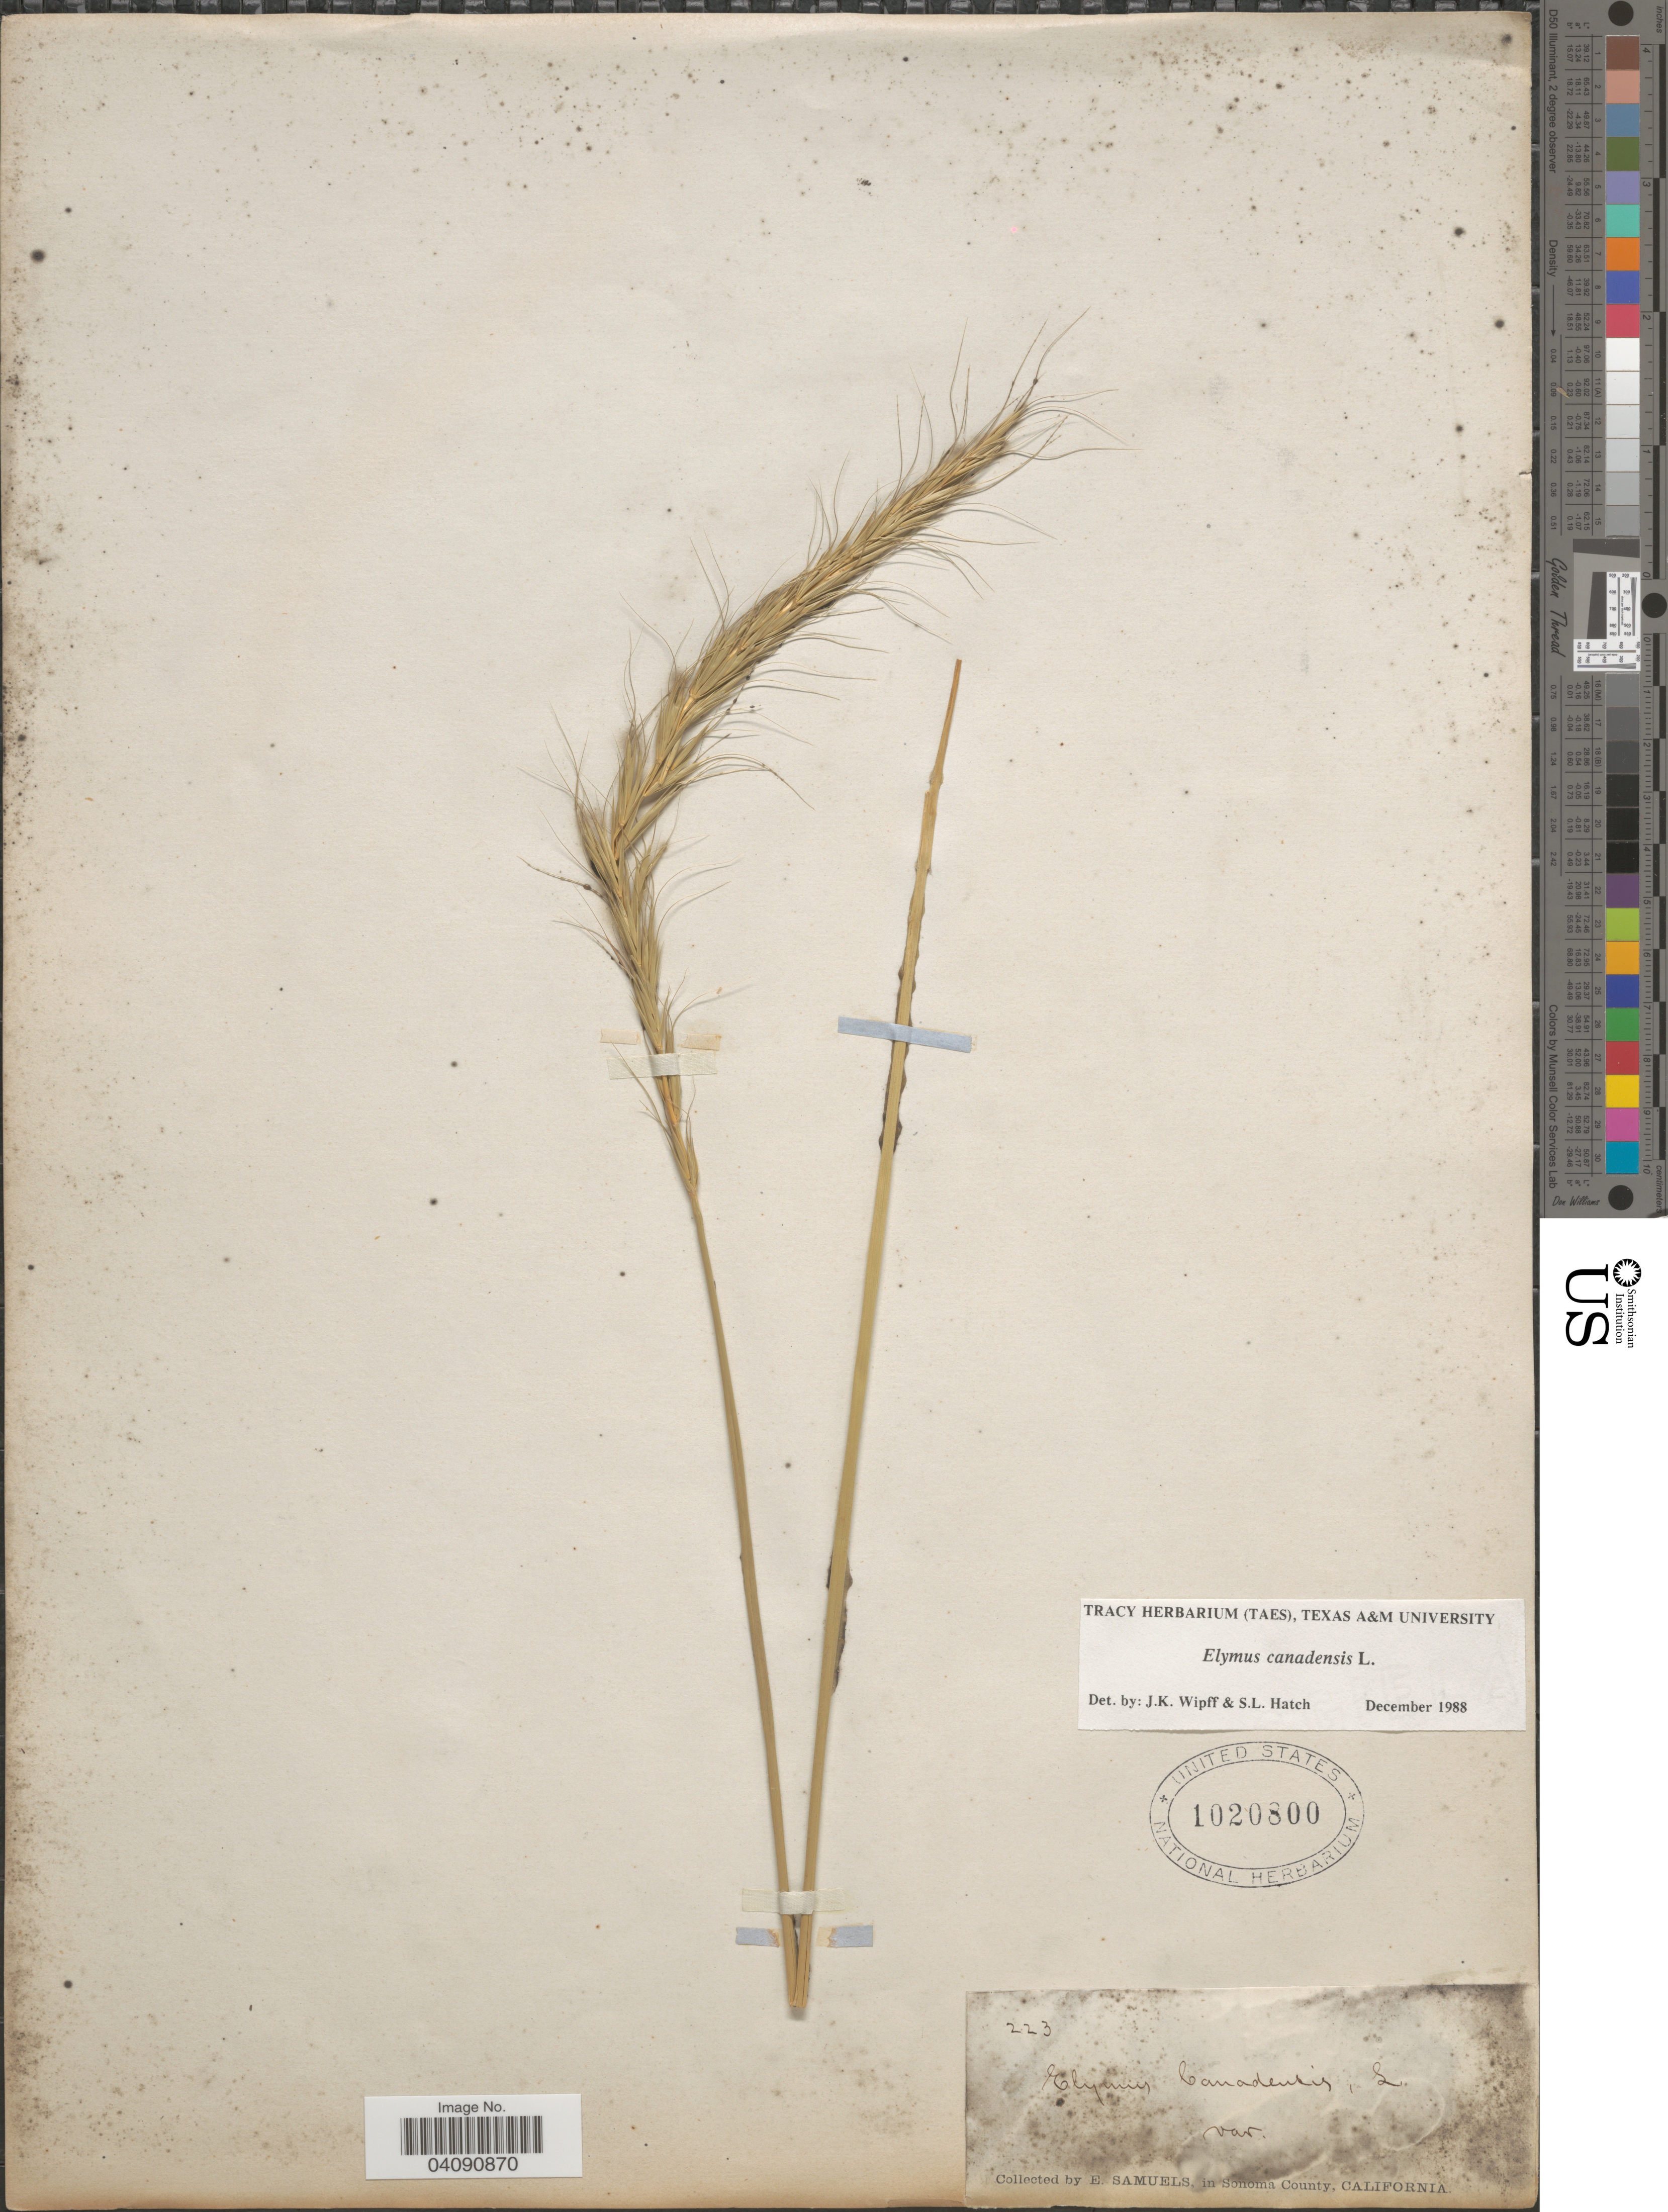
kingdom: Plantae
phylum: Tracheophyta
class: Liliopsida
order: Poales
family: Poaceae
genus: Elymus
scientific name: Elymus canadensis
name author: L.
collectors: E. Samuels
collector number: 223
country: United States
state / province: California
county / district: Sonoma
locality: In Sonoma County.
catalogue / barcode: US 1020800